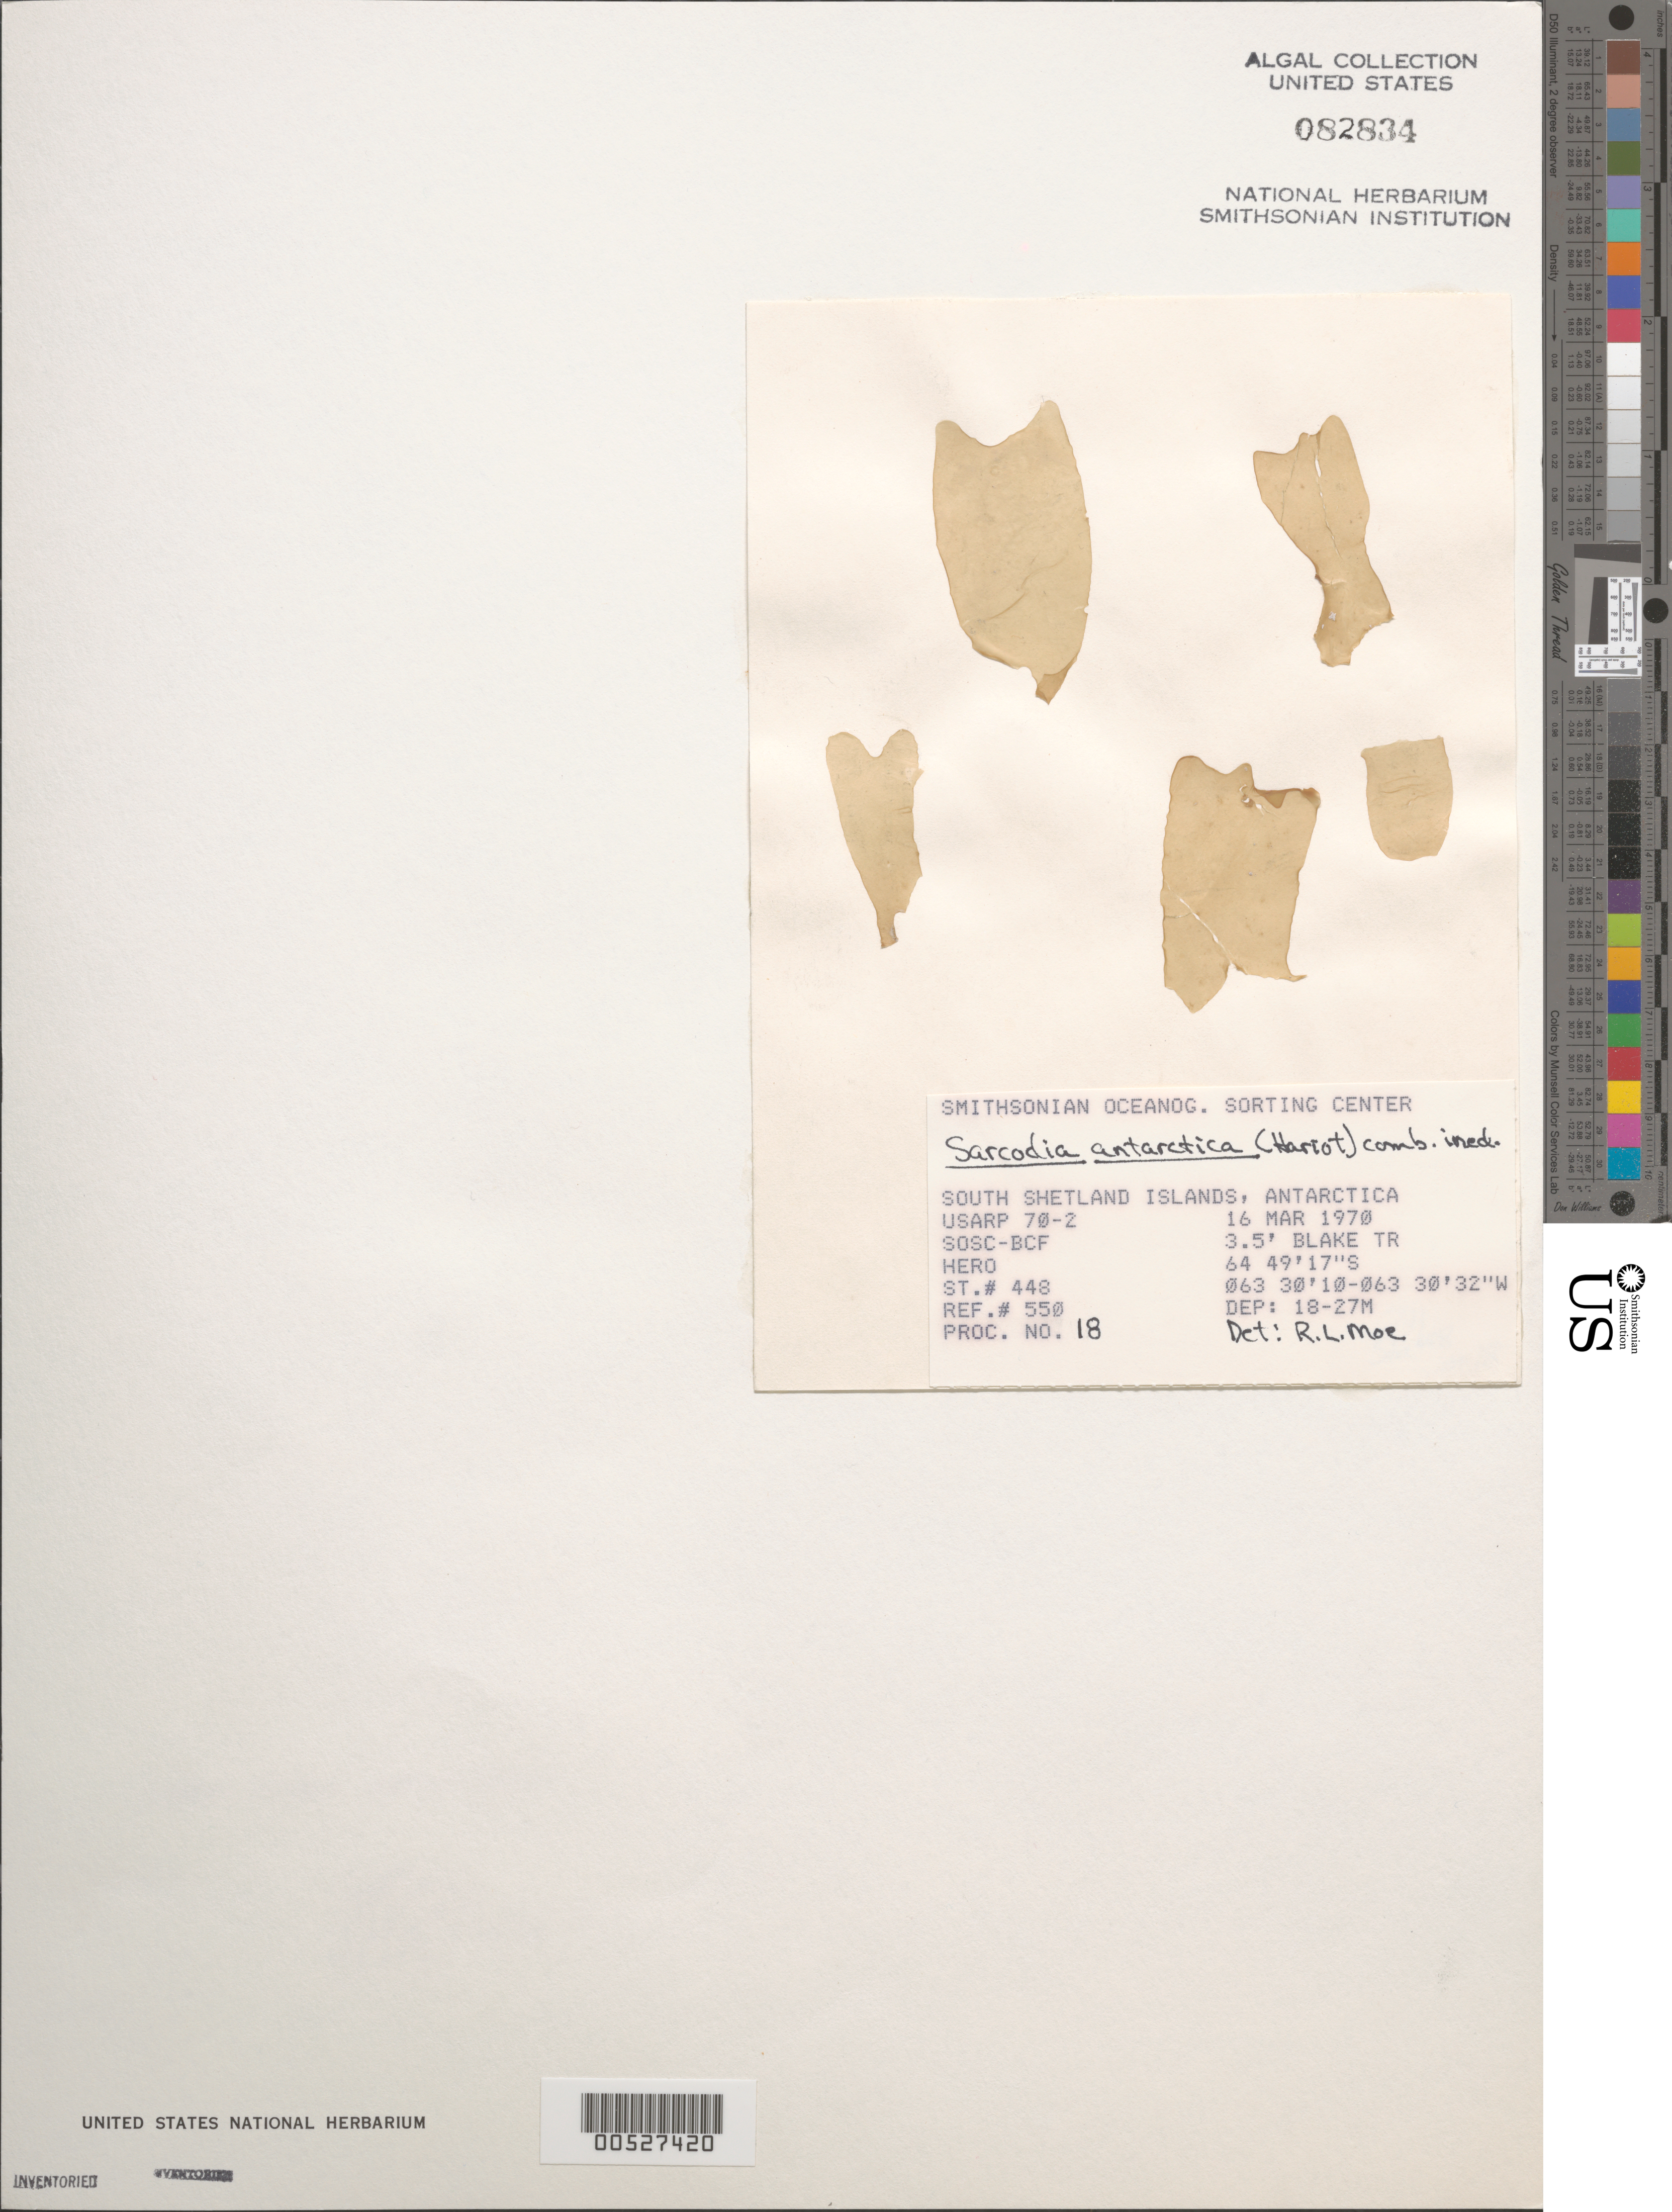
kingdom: Plantae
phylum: Rhodophyta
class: Florideophyceae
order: Gigartinales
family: Sarcodiaceae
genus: Sarcodia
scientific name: Sarcodia antarctica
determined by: Moe, R. L.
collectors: SOSC-BCF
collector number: Station 448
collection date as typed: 16 Mar 1970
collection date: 1970-03-16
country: Antarctica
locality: Antarctic Peninsula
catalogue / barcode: US 82834